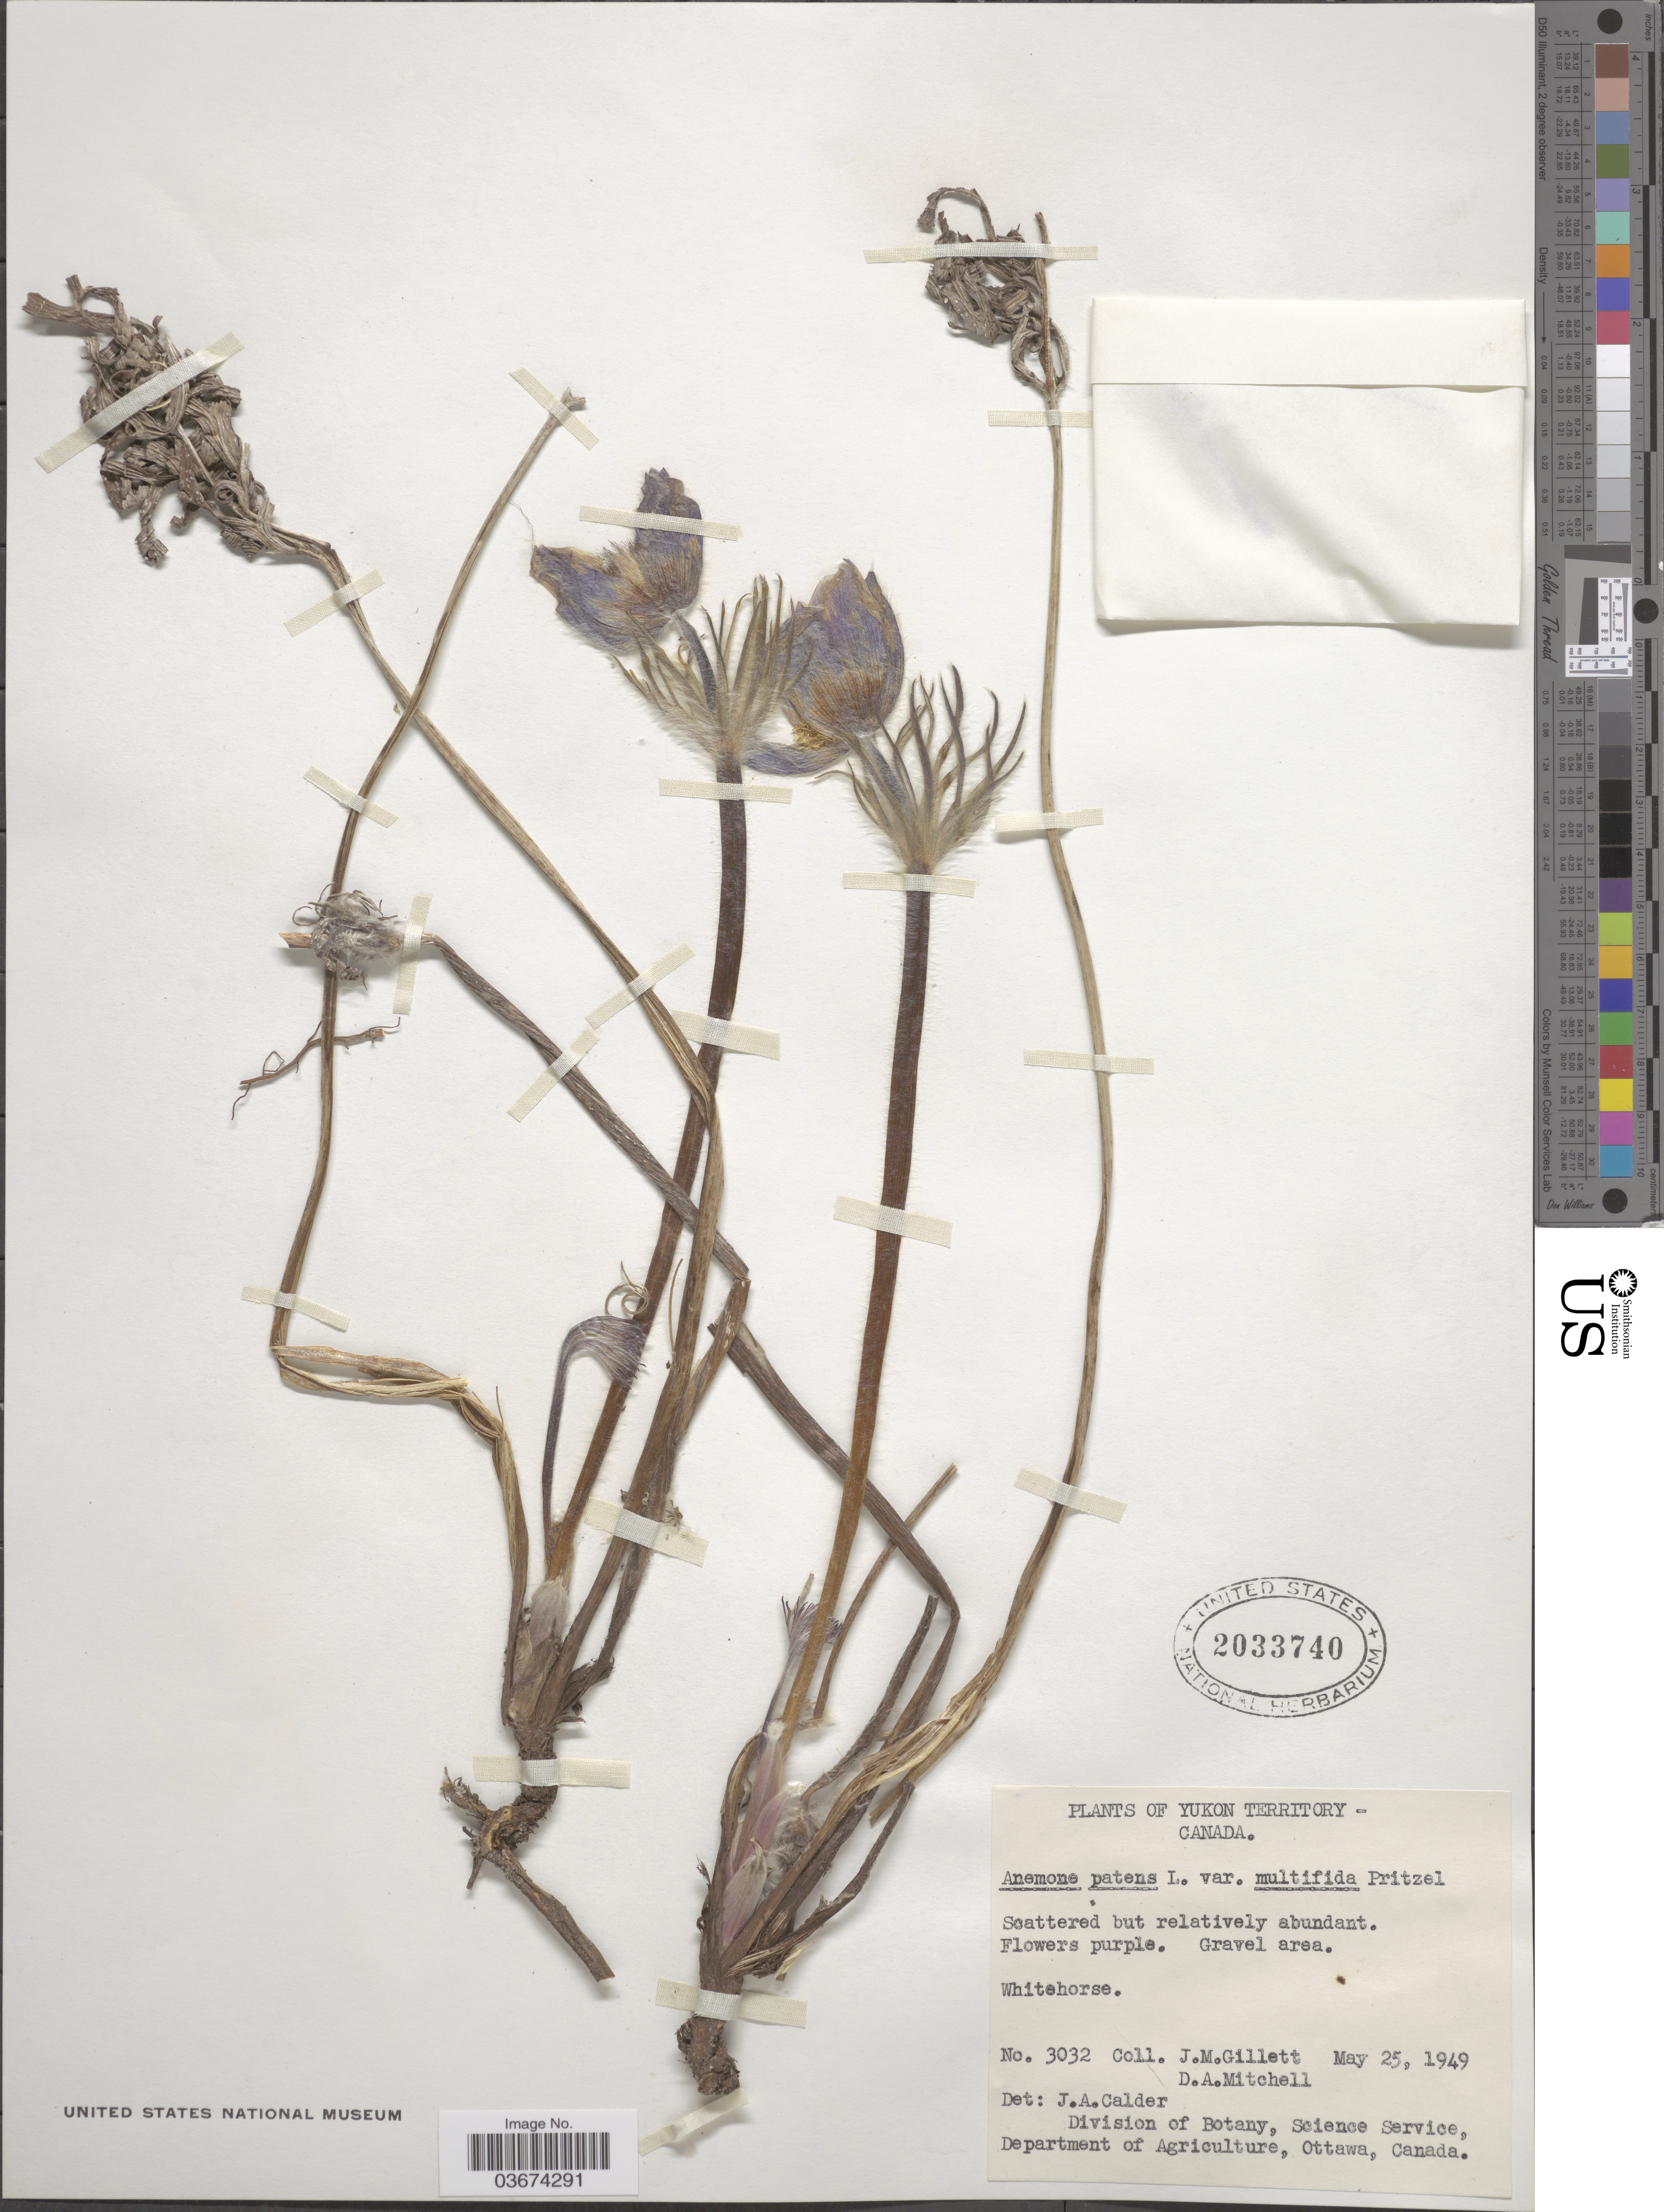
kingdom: Plantae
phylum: Tracheophyta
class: Magnoliopsida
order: Ranunculales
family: Ranunculaceae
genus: Pulsatilla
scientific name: Pulsatilla nuttalliana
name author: (DC.) Bercht. & J. Presl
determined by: Strong, Mark T., (BOT), Smithsonian Institution - National Museum of Natural History (UNITED STATES)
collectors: J. M. Gillett & D. Mitchell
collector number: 3032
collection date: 1949-05-25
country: Canada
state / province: Yukon Territory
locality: Whitehorse.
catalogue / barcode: US 2033740